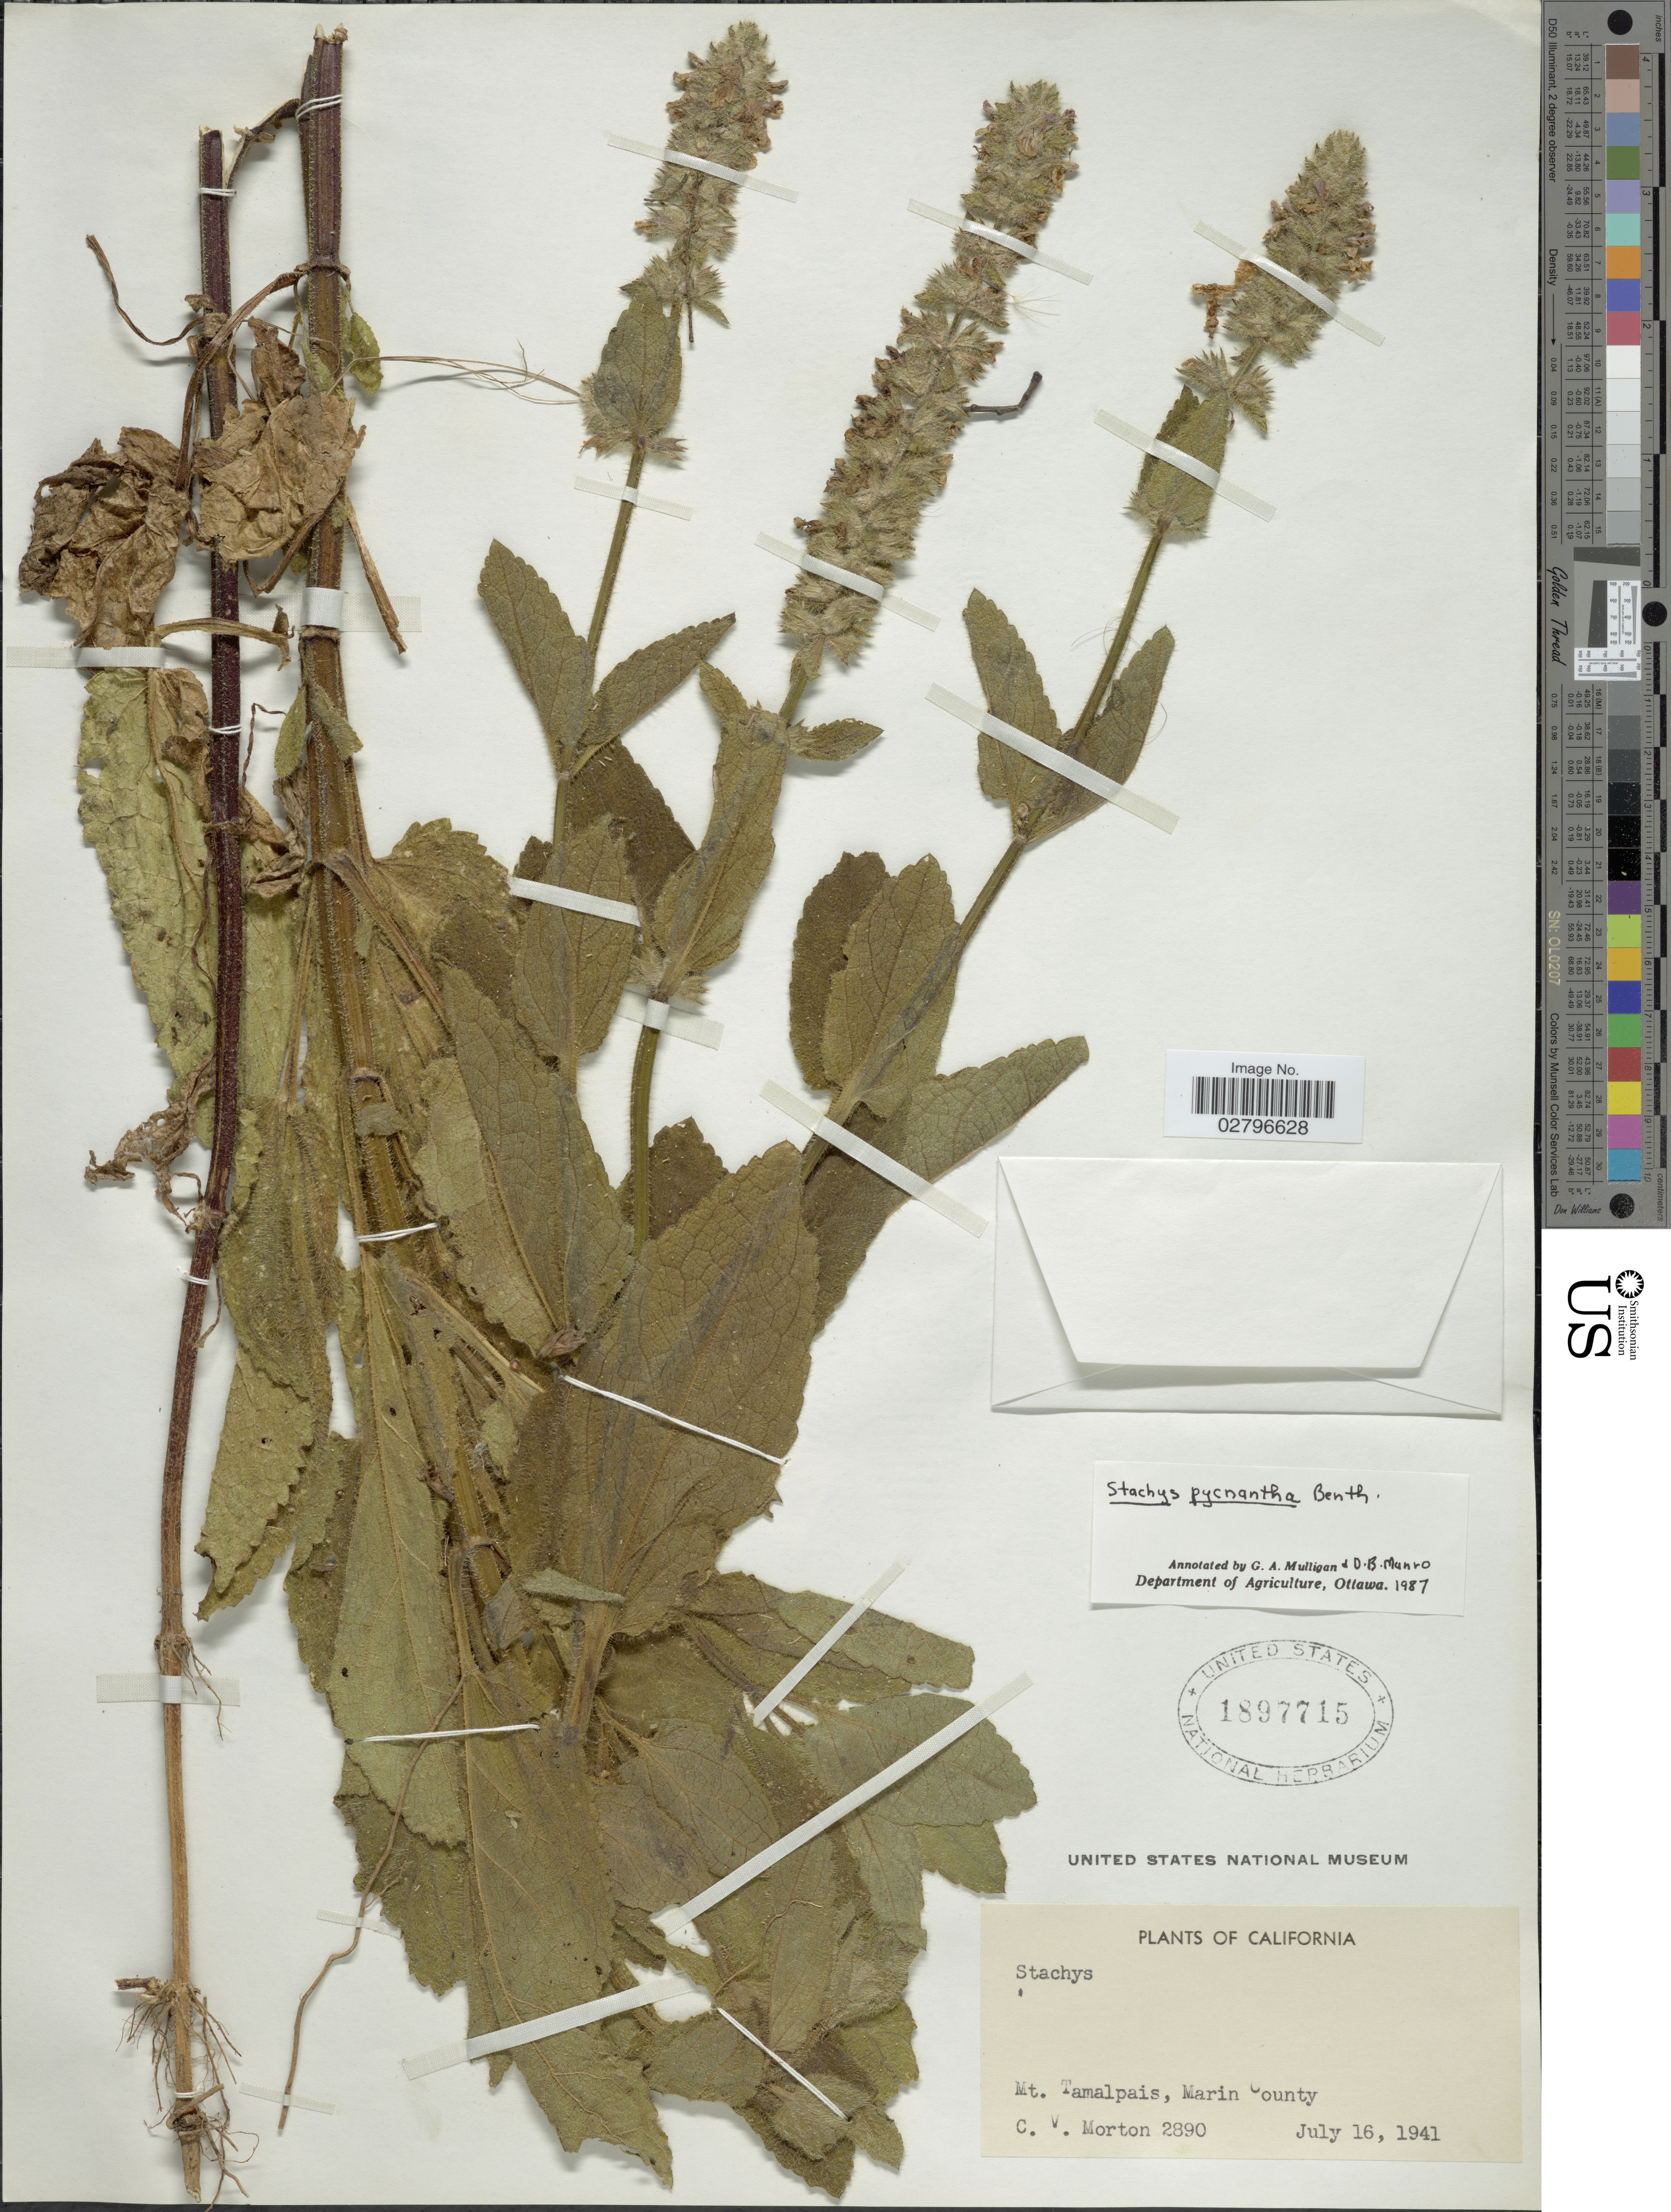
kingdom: Plantae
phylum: Tracheophyta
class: Magnoliopsida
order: Lamiales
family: Lamiaceae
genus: Stachys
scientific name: Stachys pycnantha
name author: Benth.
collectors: C. V. Morton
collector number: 2890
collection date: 1941-07-16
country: United States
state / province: California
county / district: Marin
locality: Mt. Tamalpais, Marin County.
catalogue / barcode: US 1897715